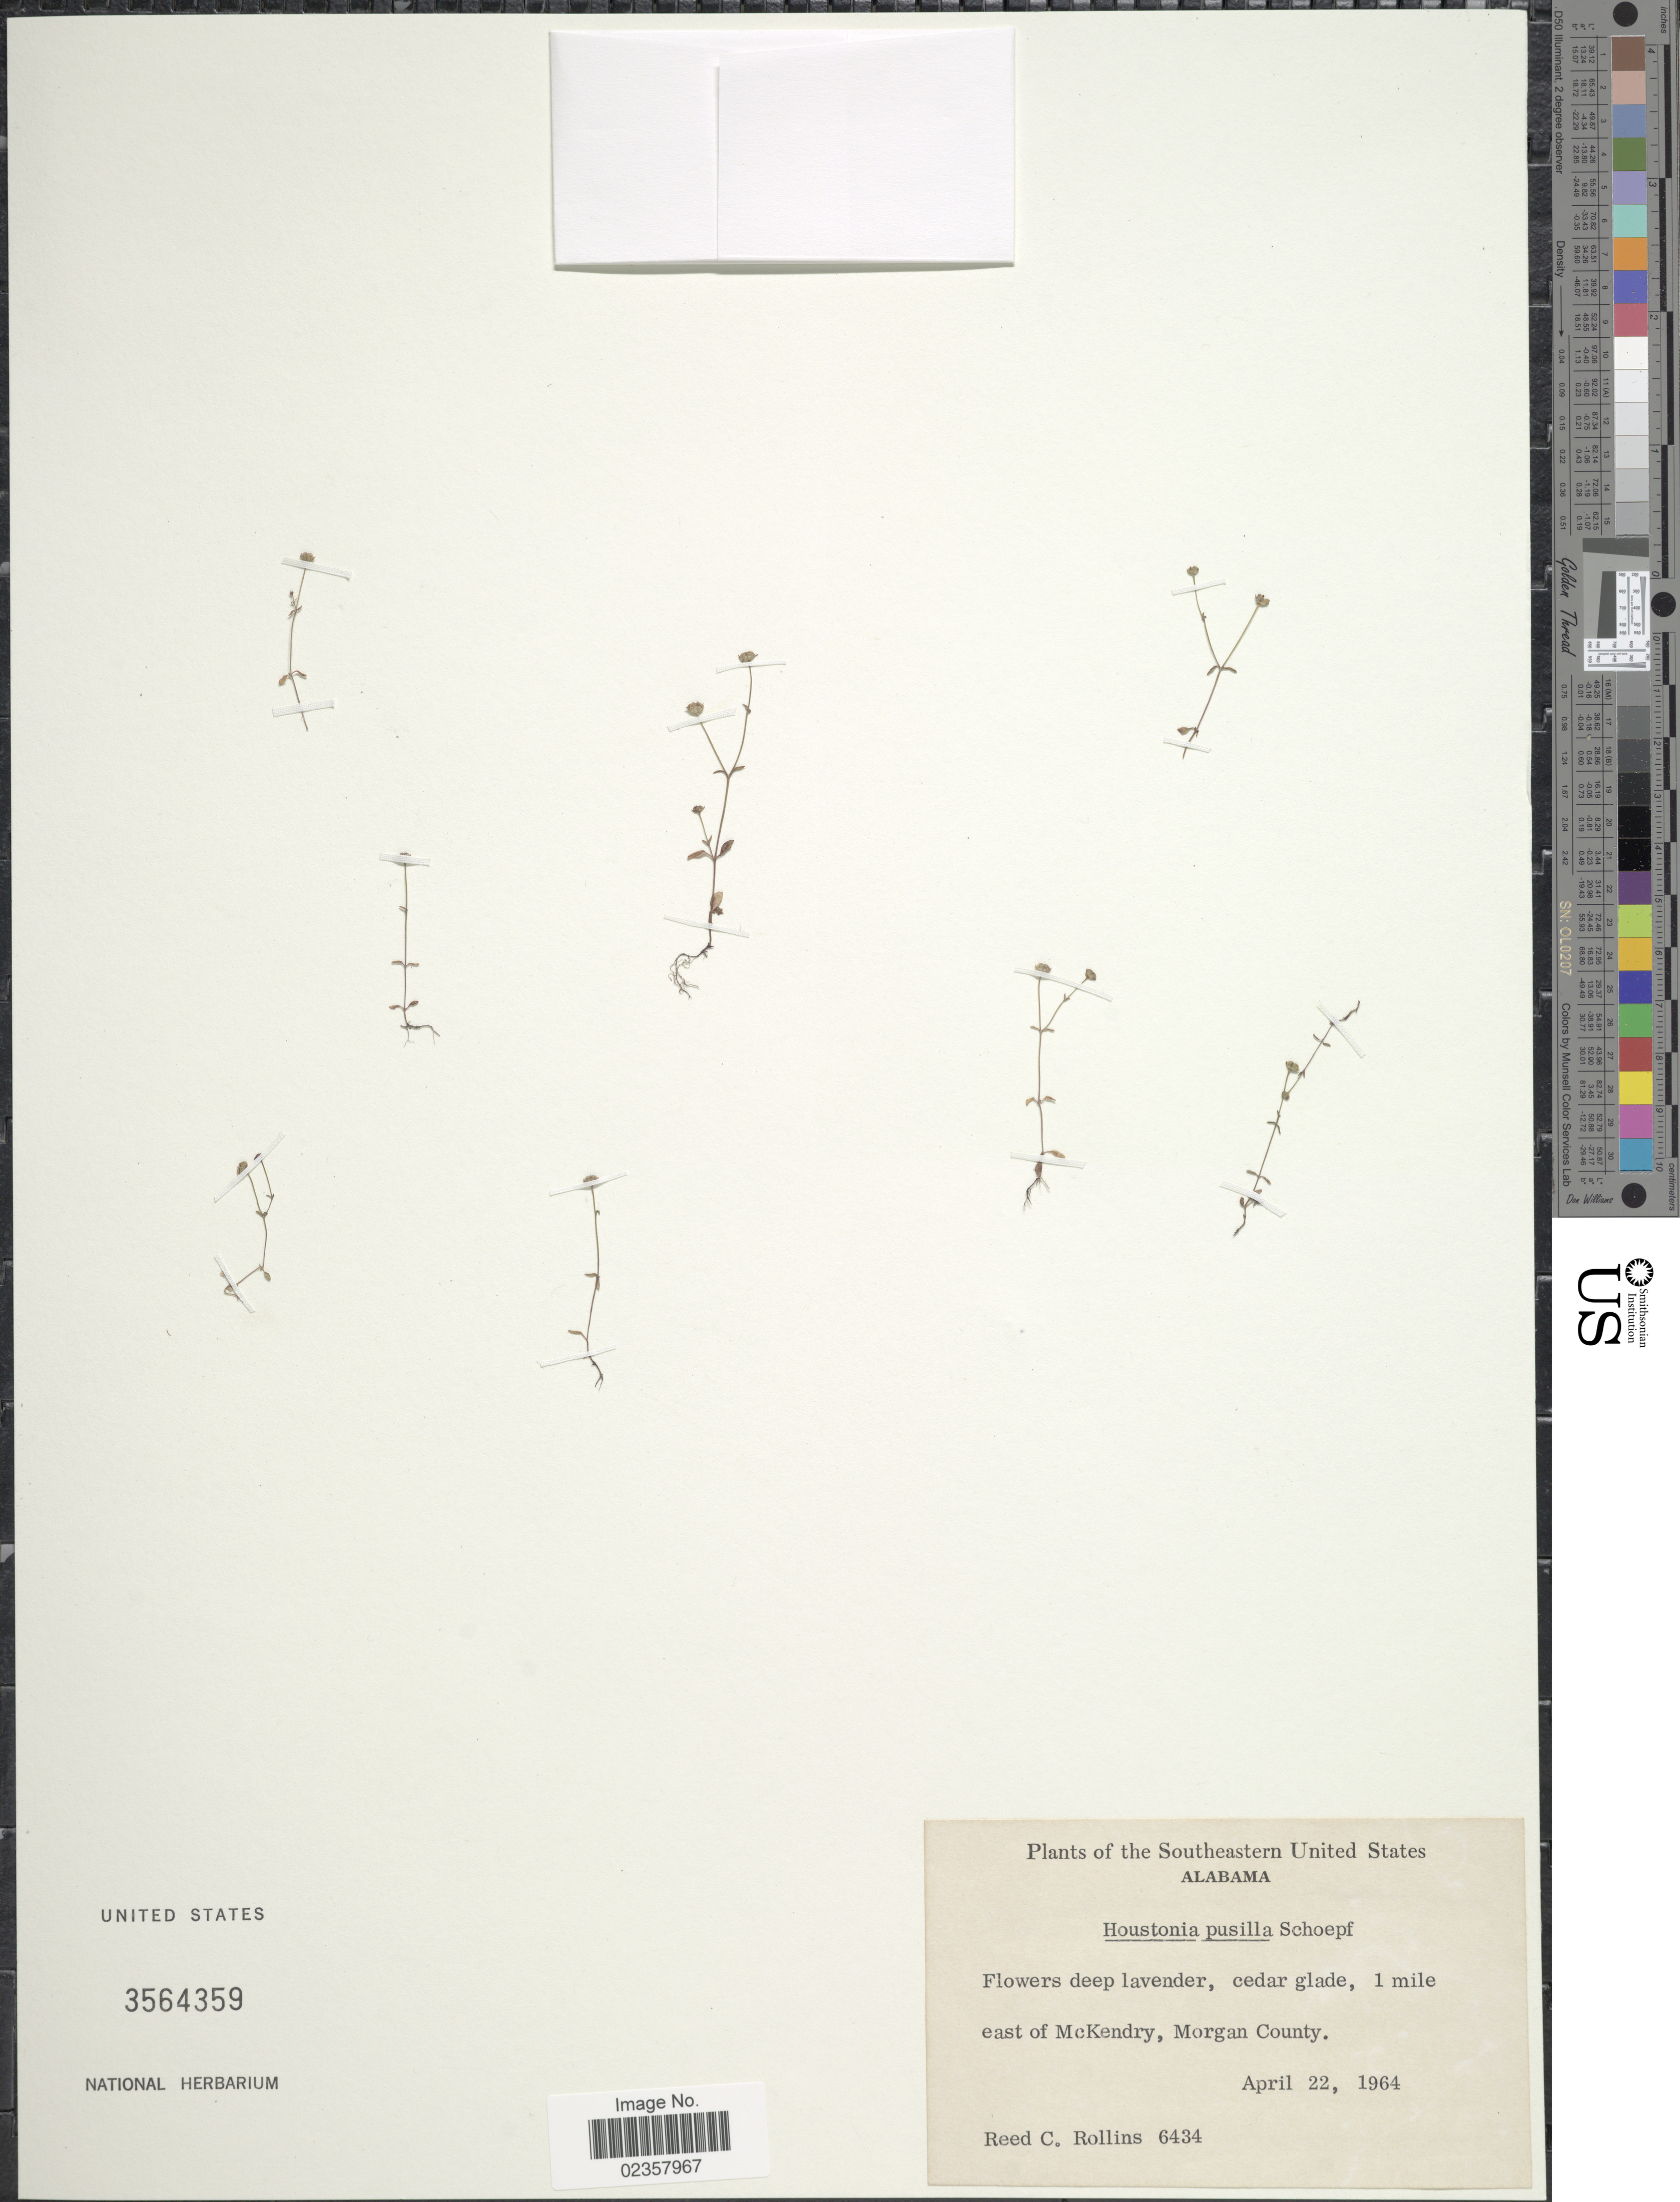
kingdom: Plantae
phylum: Tracheophyta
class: Magnoliopsida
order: Gentianales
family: Rubiaceae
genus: Houstonia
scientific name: Houstonia pusilla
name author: Schoepf.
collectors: R. C. Rollins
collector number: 6434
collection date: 1964-04-22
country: United States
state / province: Alabama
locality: East of McKendry, Morgan County. Southeastern United States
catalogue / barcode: US 3564359